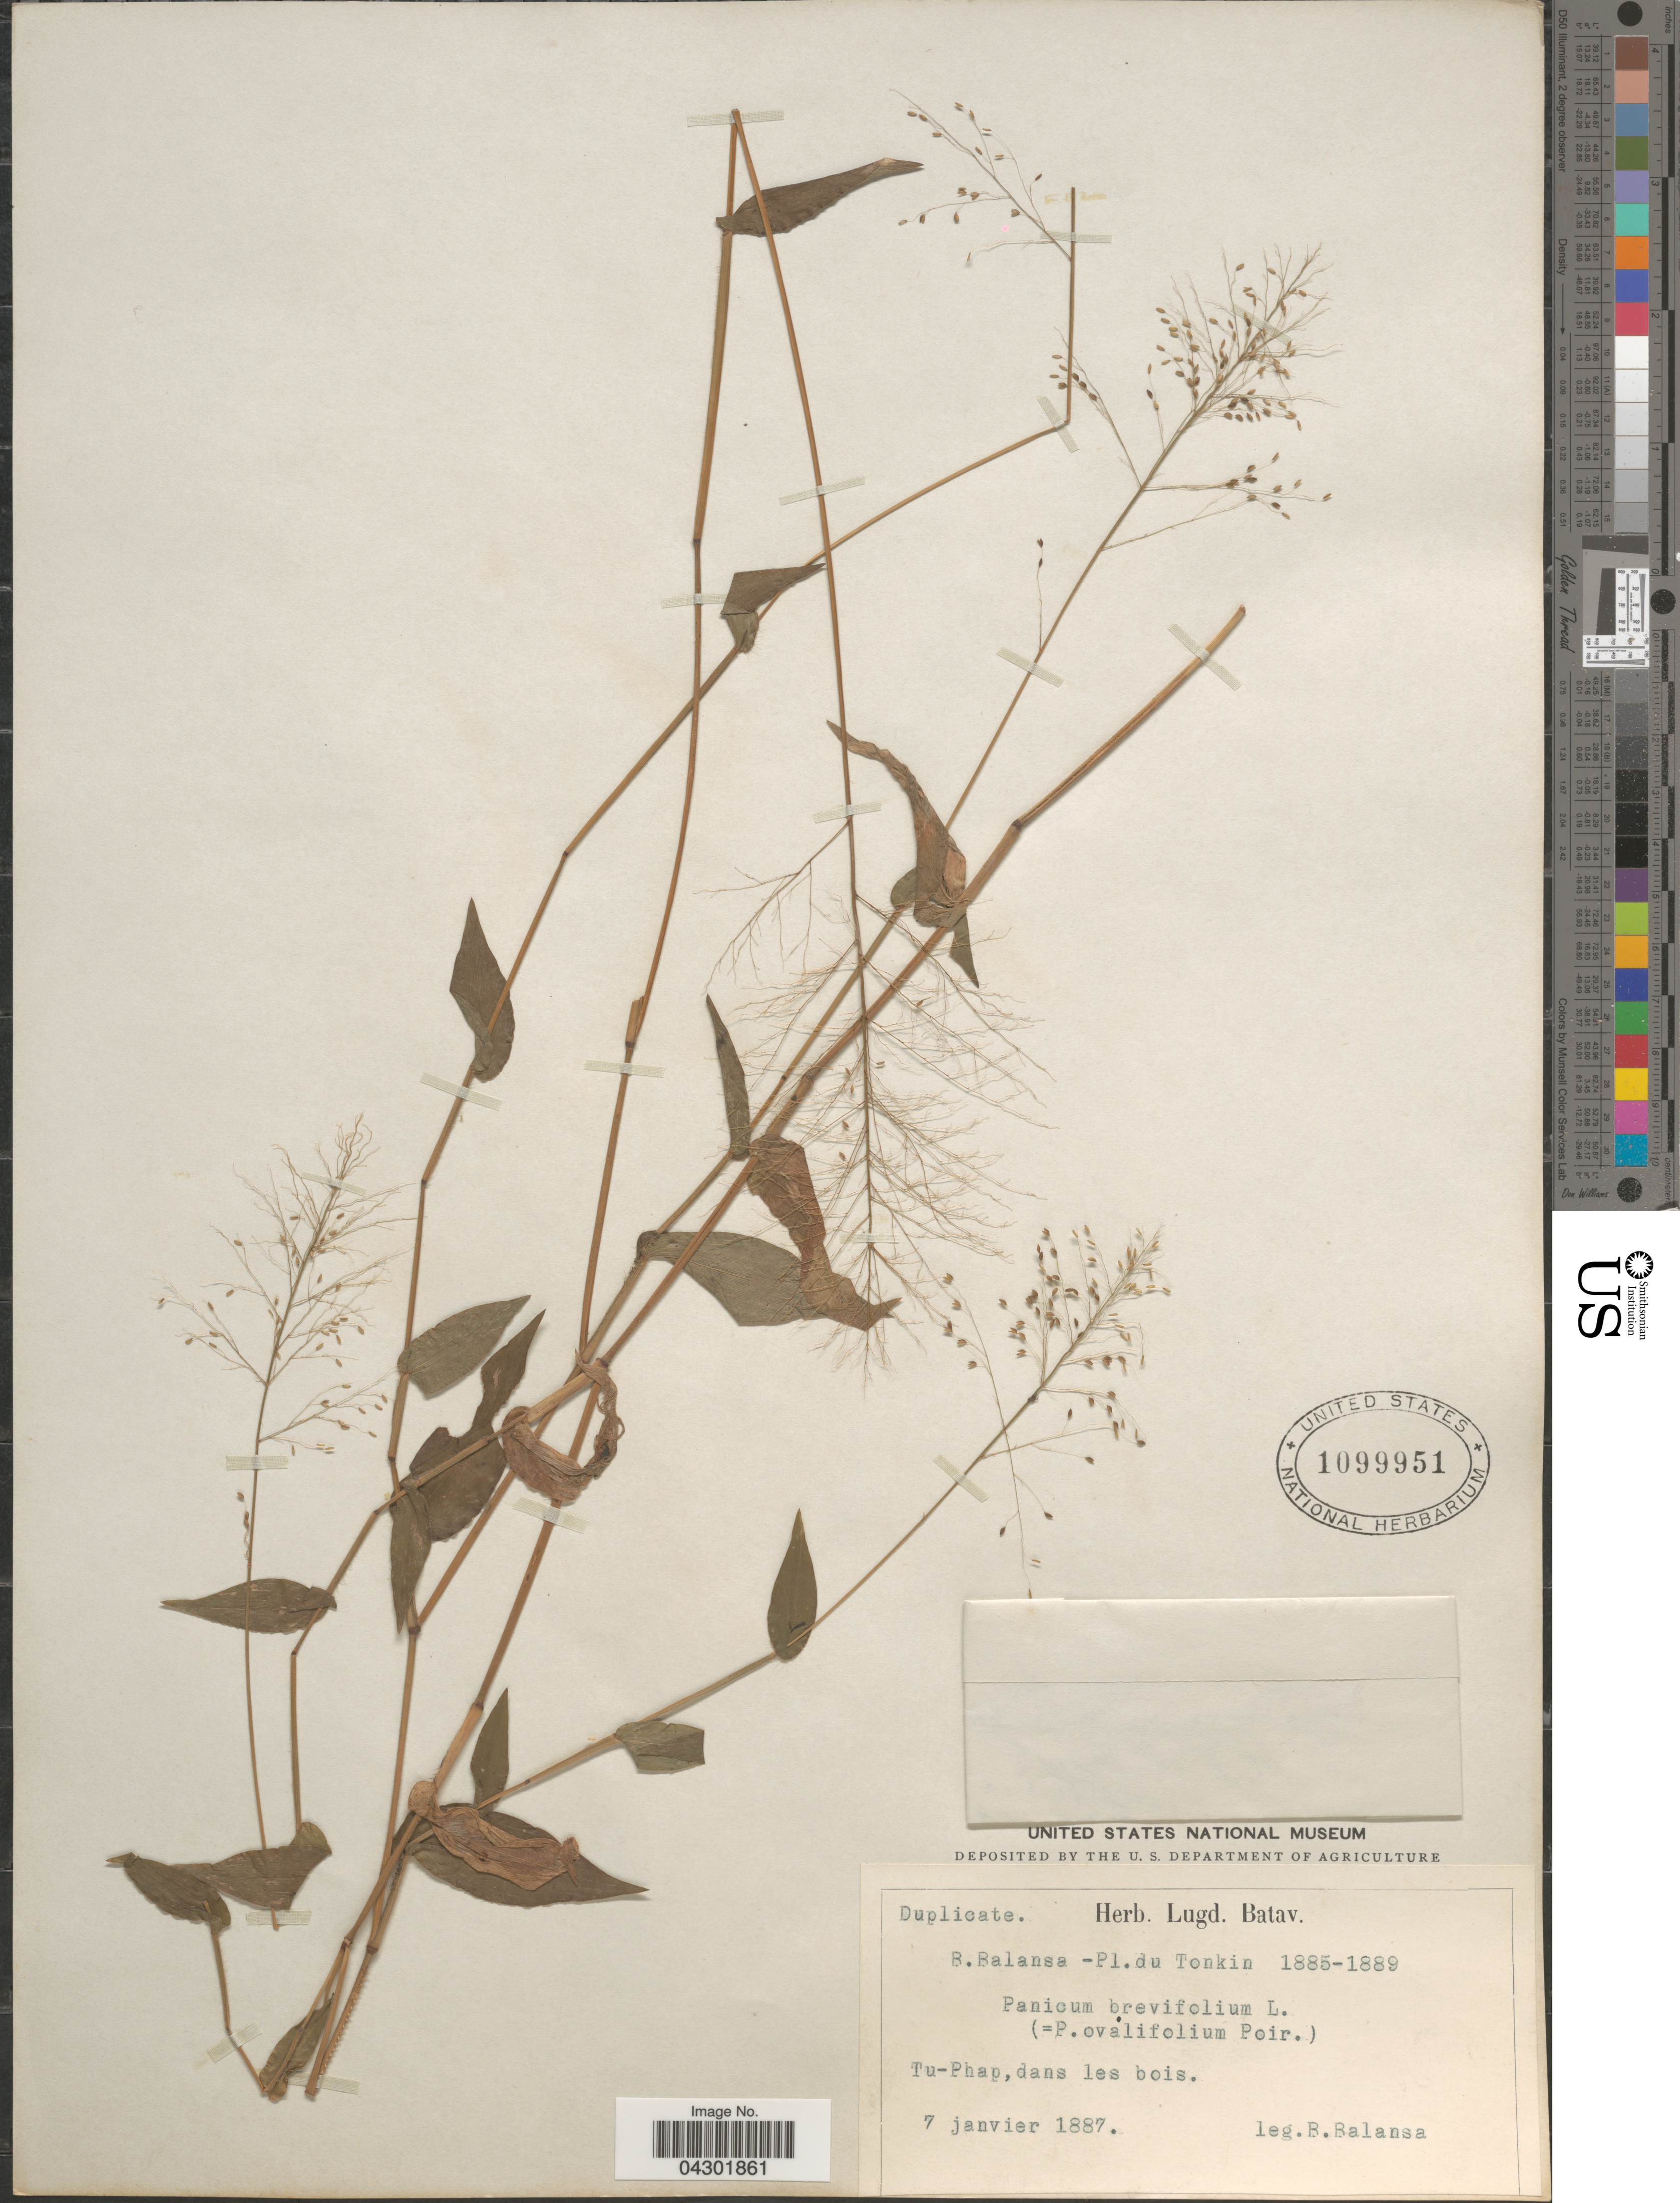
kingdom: Plantae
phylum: Tracheophyta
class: Liliopsida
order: Poales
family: Poaceae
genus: Panicum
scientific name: Panicum brevifolium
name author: L.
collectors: B. Balansa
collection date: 1887-01-07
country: Vietnam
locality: Tonkin. Tu-Phap, dans les bois.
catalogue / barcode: US 1099951